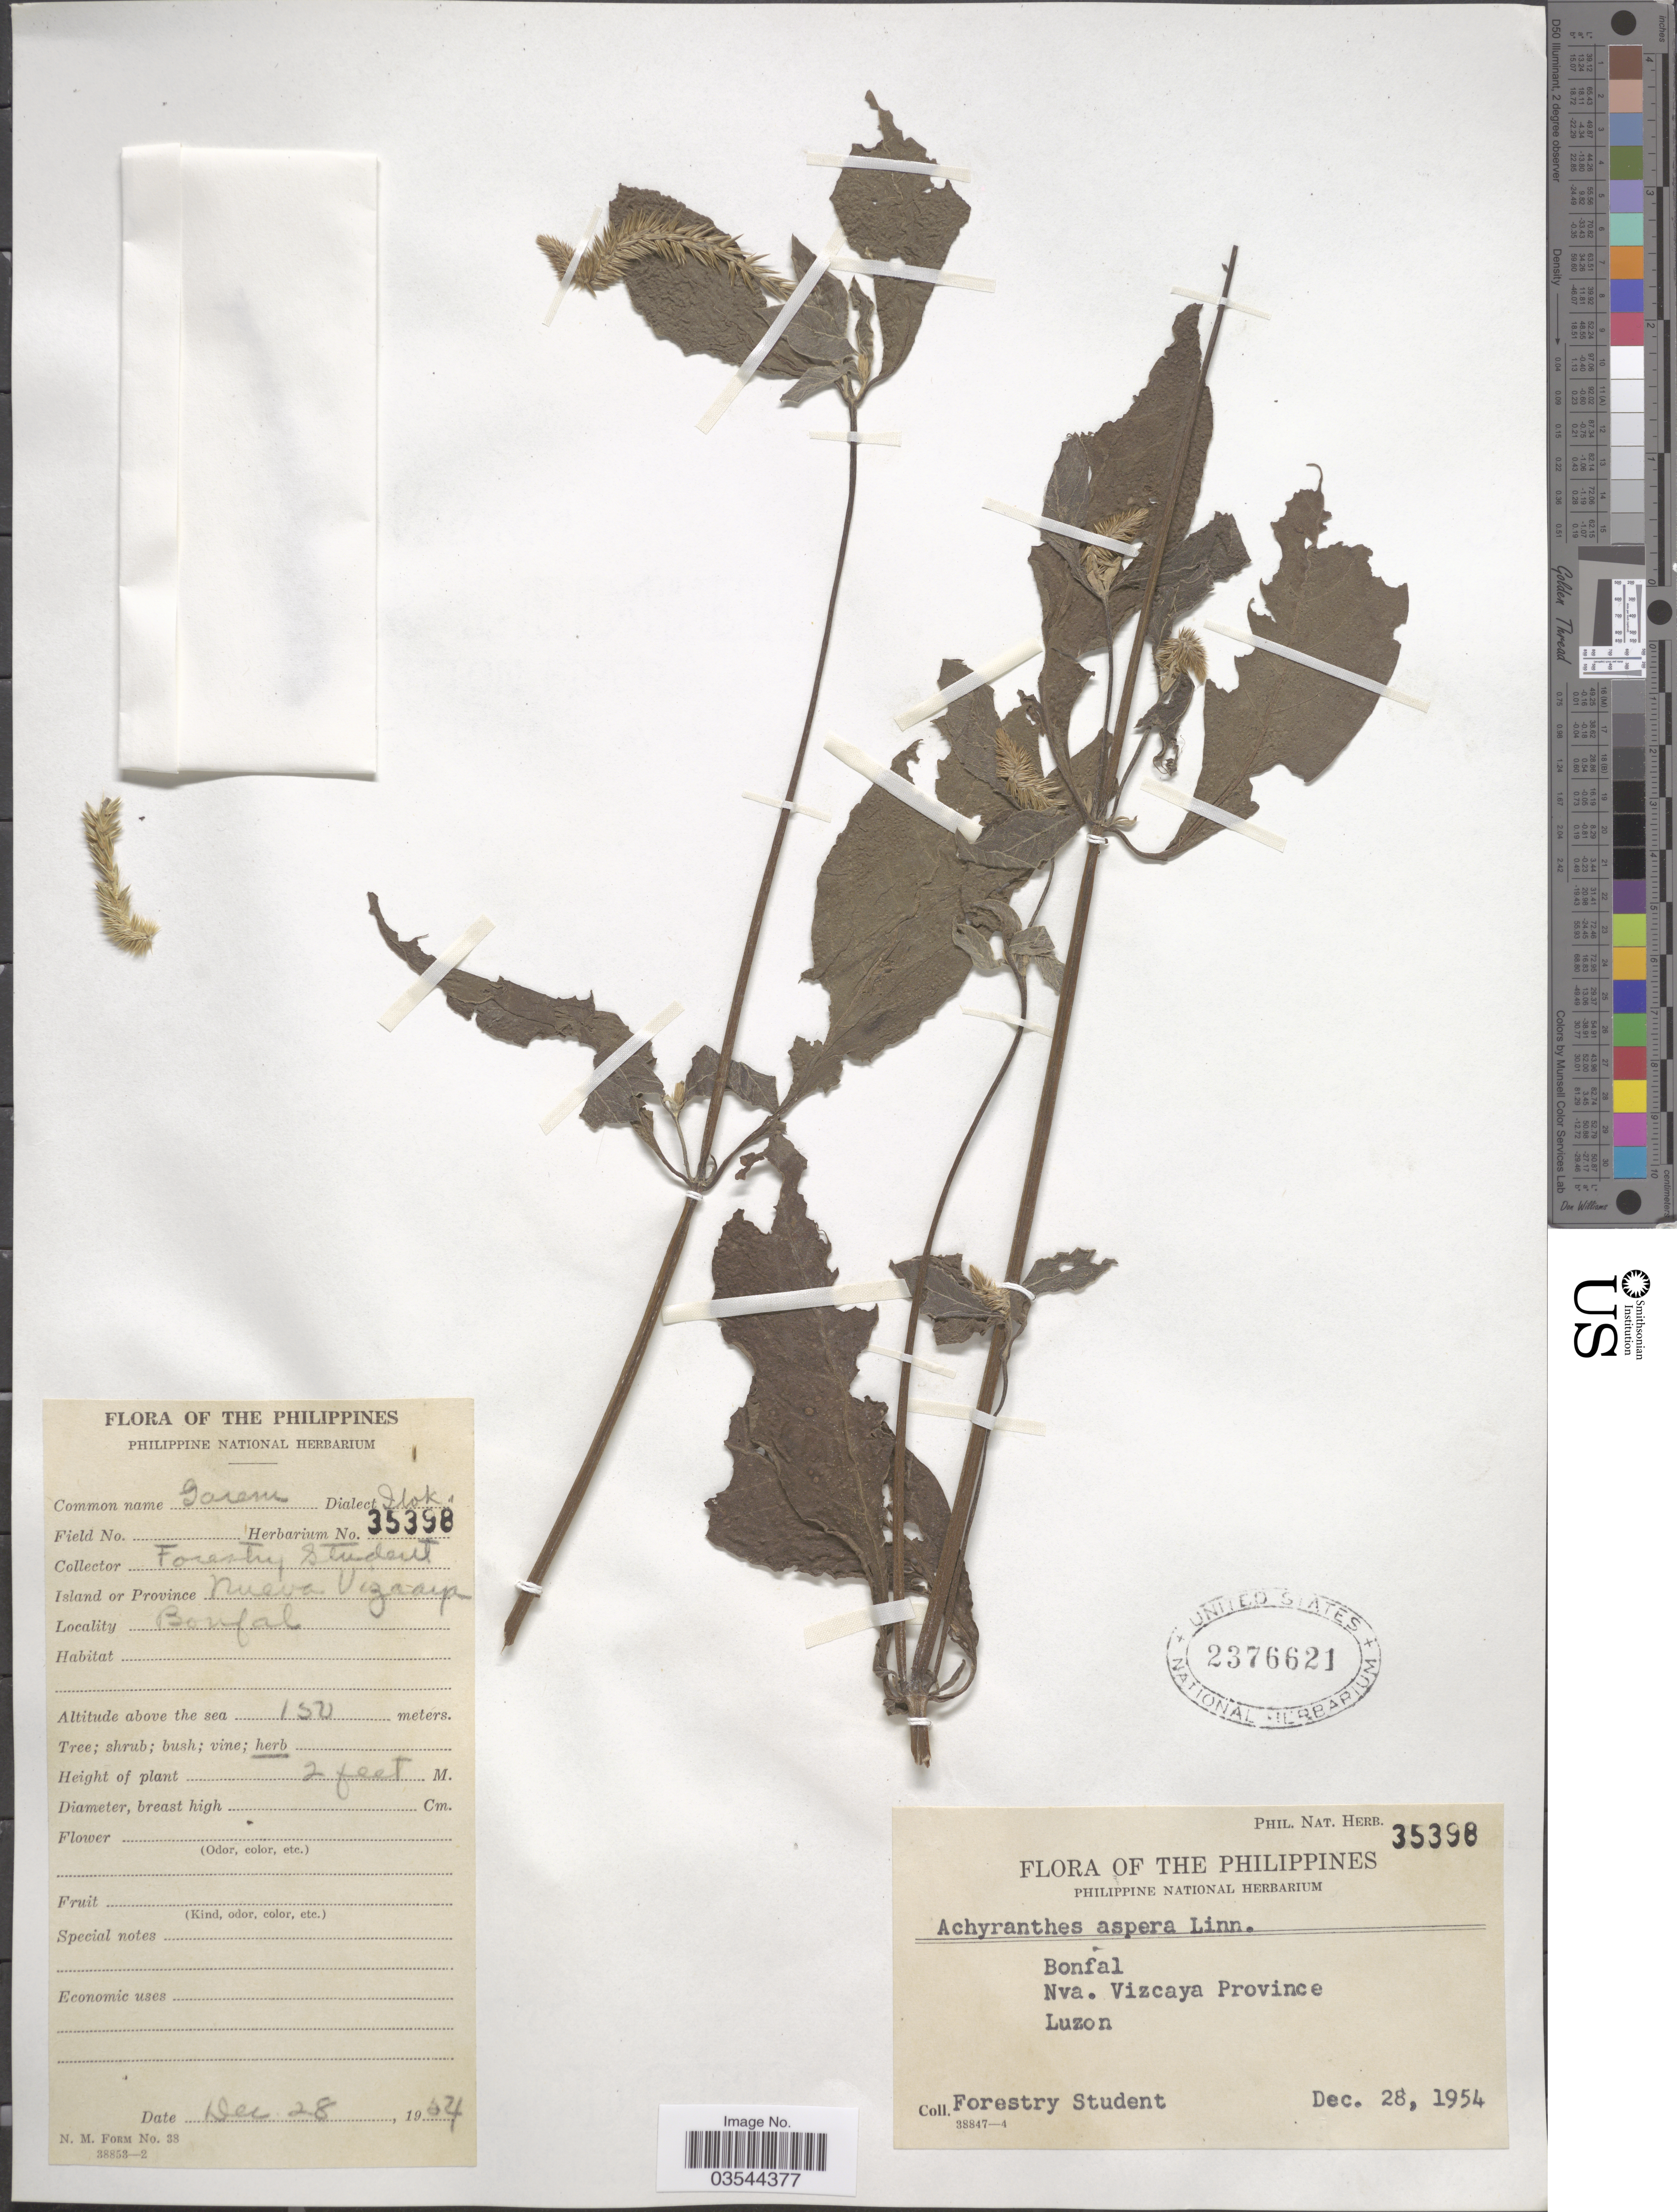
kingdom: Plantae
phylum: Tracheophyta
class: Magnoliopsida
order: Caryophyllales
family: Amaranthaceae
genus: Achyranthes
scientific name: Achyranthes aspera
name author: L.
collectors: Forestry Student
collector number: Phil. Nat. Herb. 35398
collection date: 1954-12-28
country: Philippines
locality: Bonfal. Nva. Vizcaya Province. Luzon.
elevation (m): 150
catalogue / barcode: US 2376621